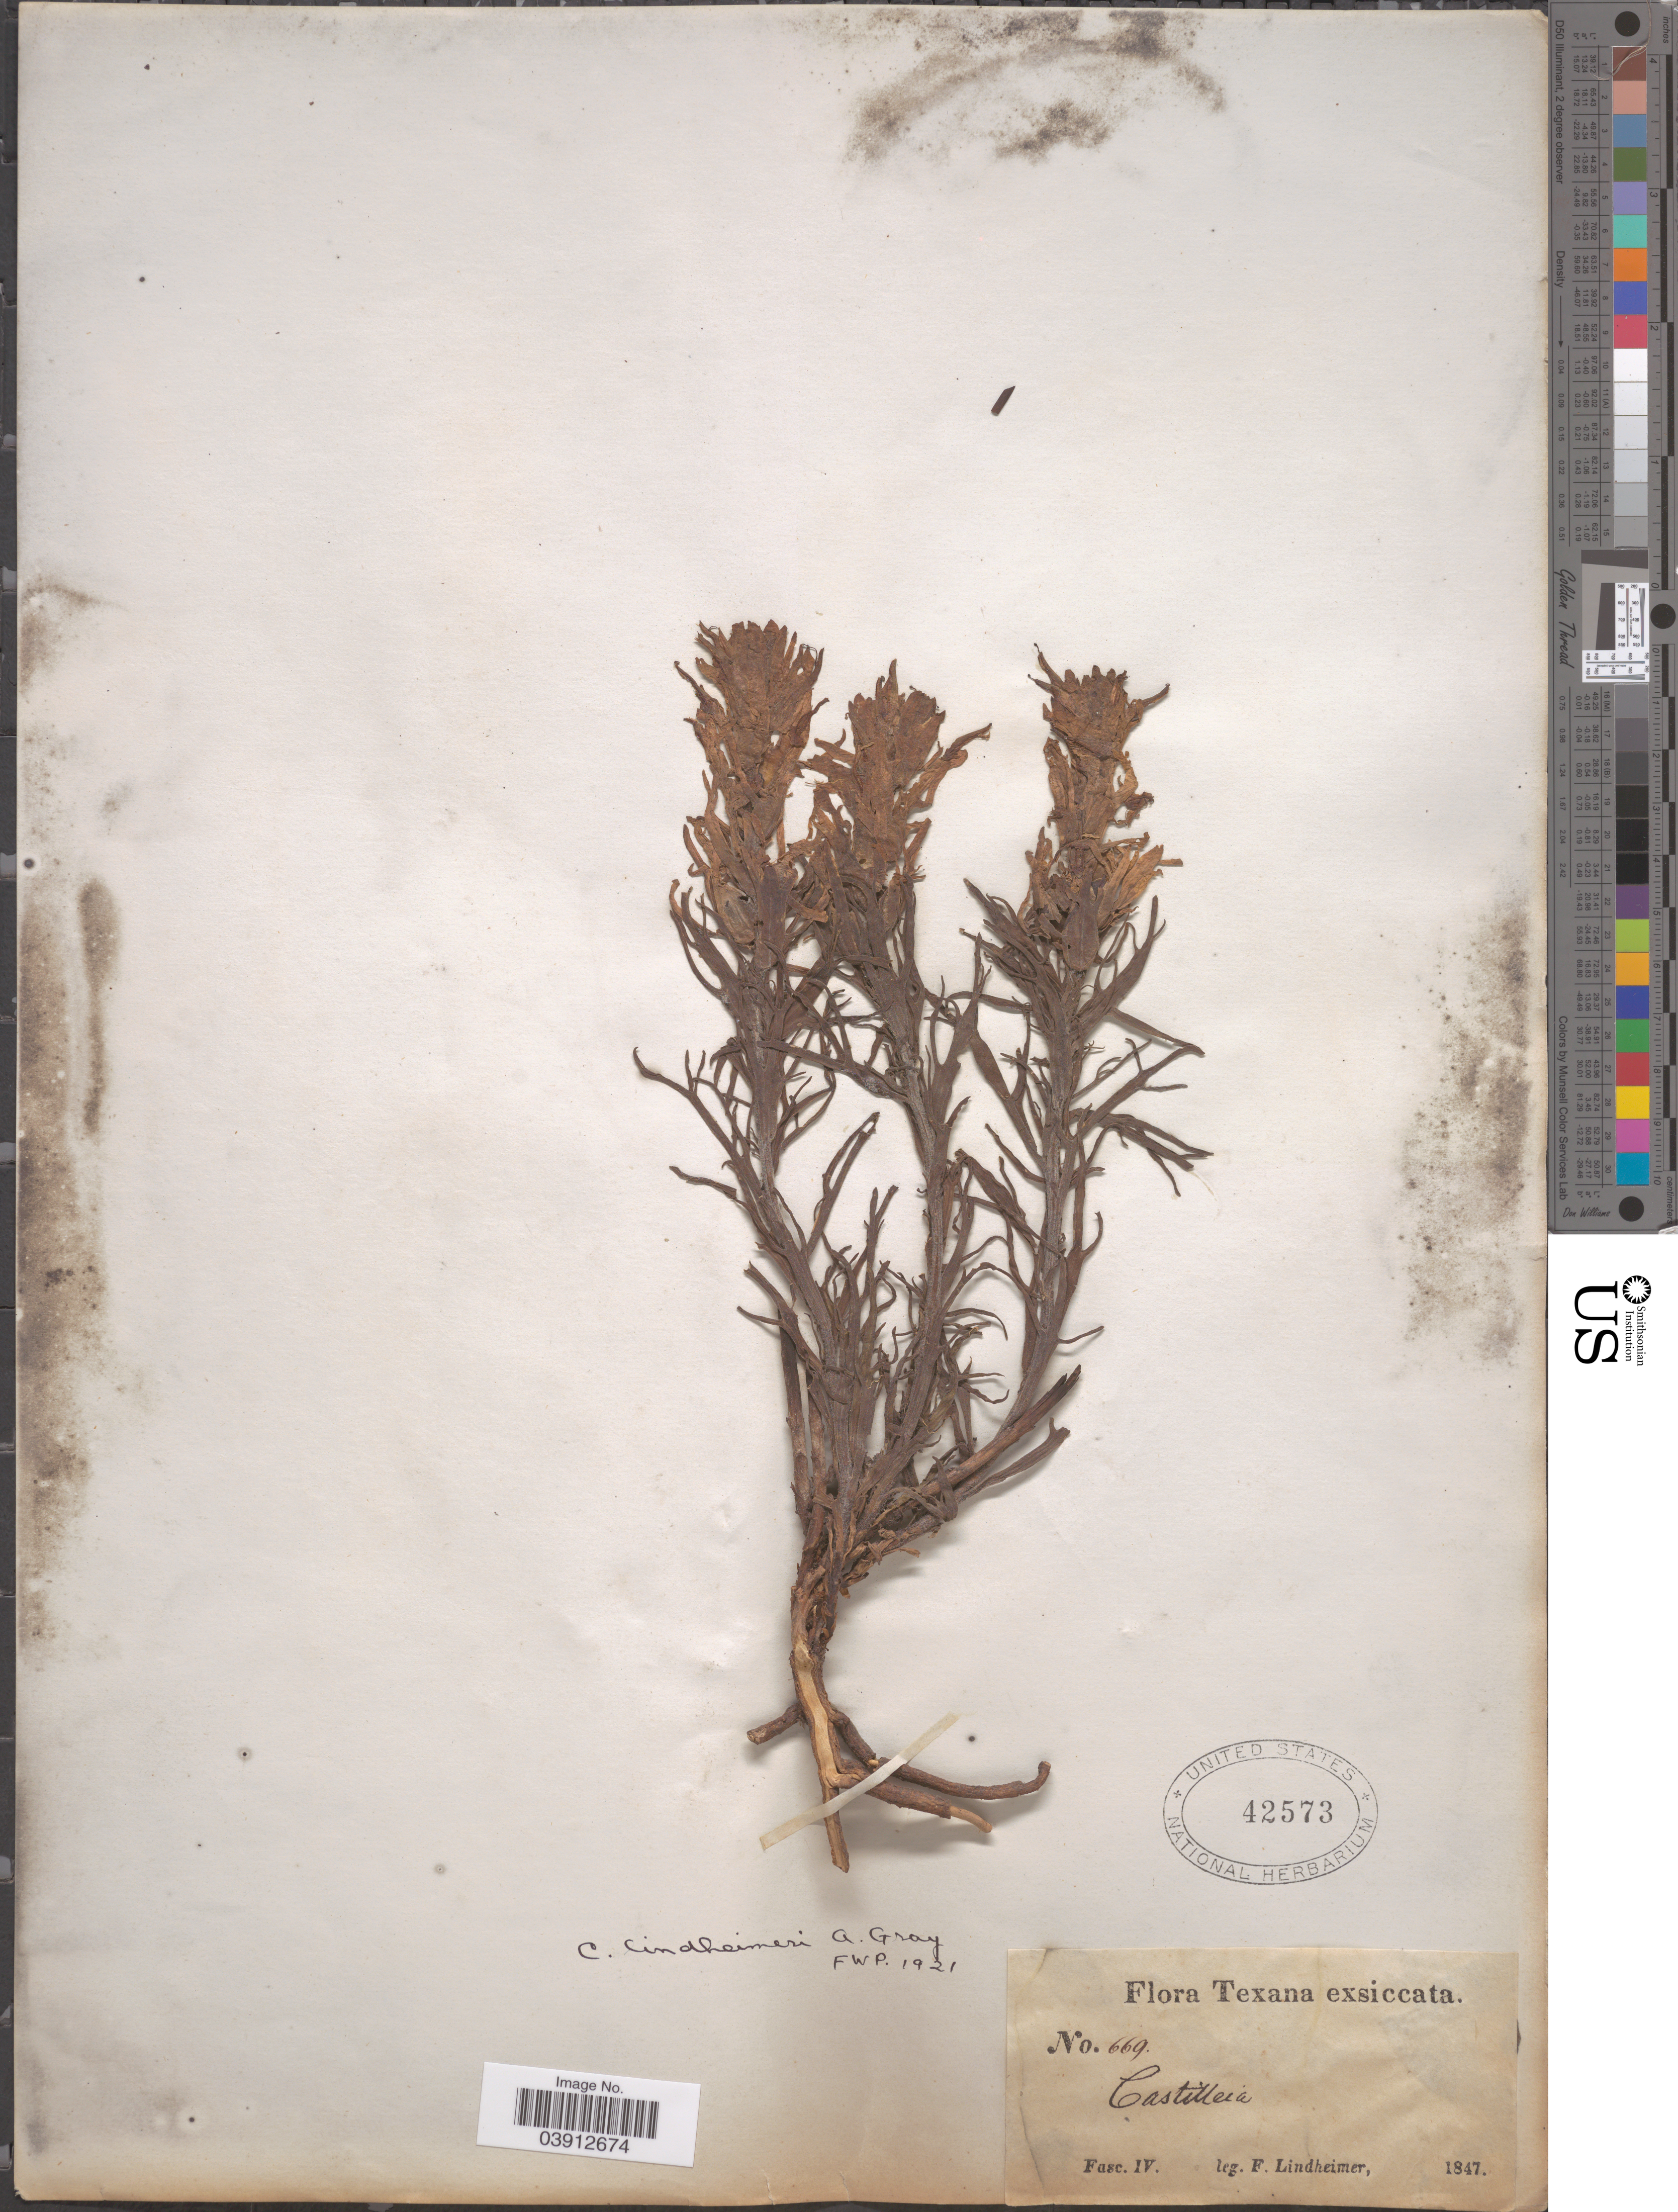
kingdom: Plantae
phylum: Tracheophyta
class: Magnoliopsida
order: Lamiales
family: Orobanchaceae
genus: Castilleja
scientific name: Castilleja lindheimeri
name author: A. Gray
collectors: F. Lindheimer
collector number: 669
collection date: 1847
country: United States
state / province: Texas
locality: Fasc. IV.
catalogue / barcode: US 42573